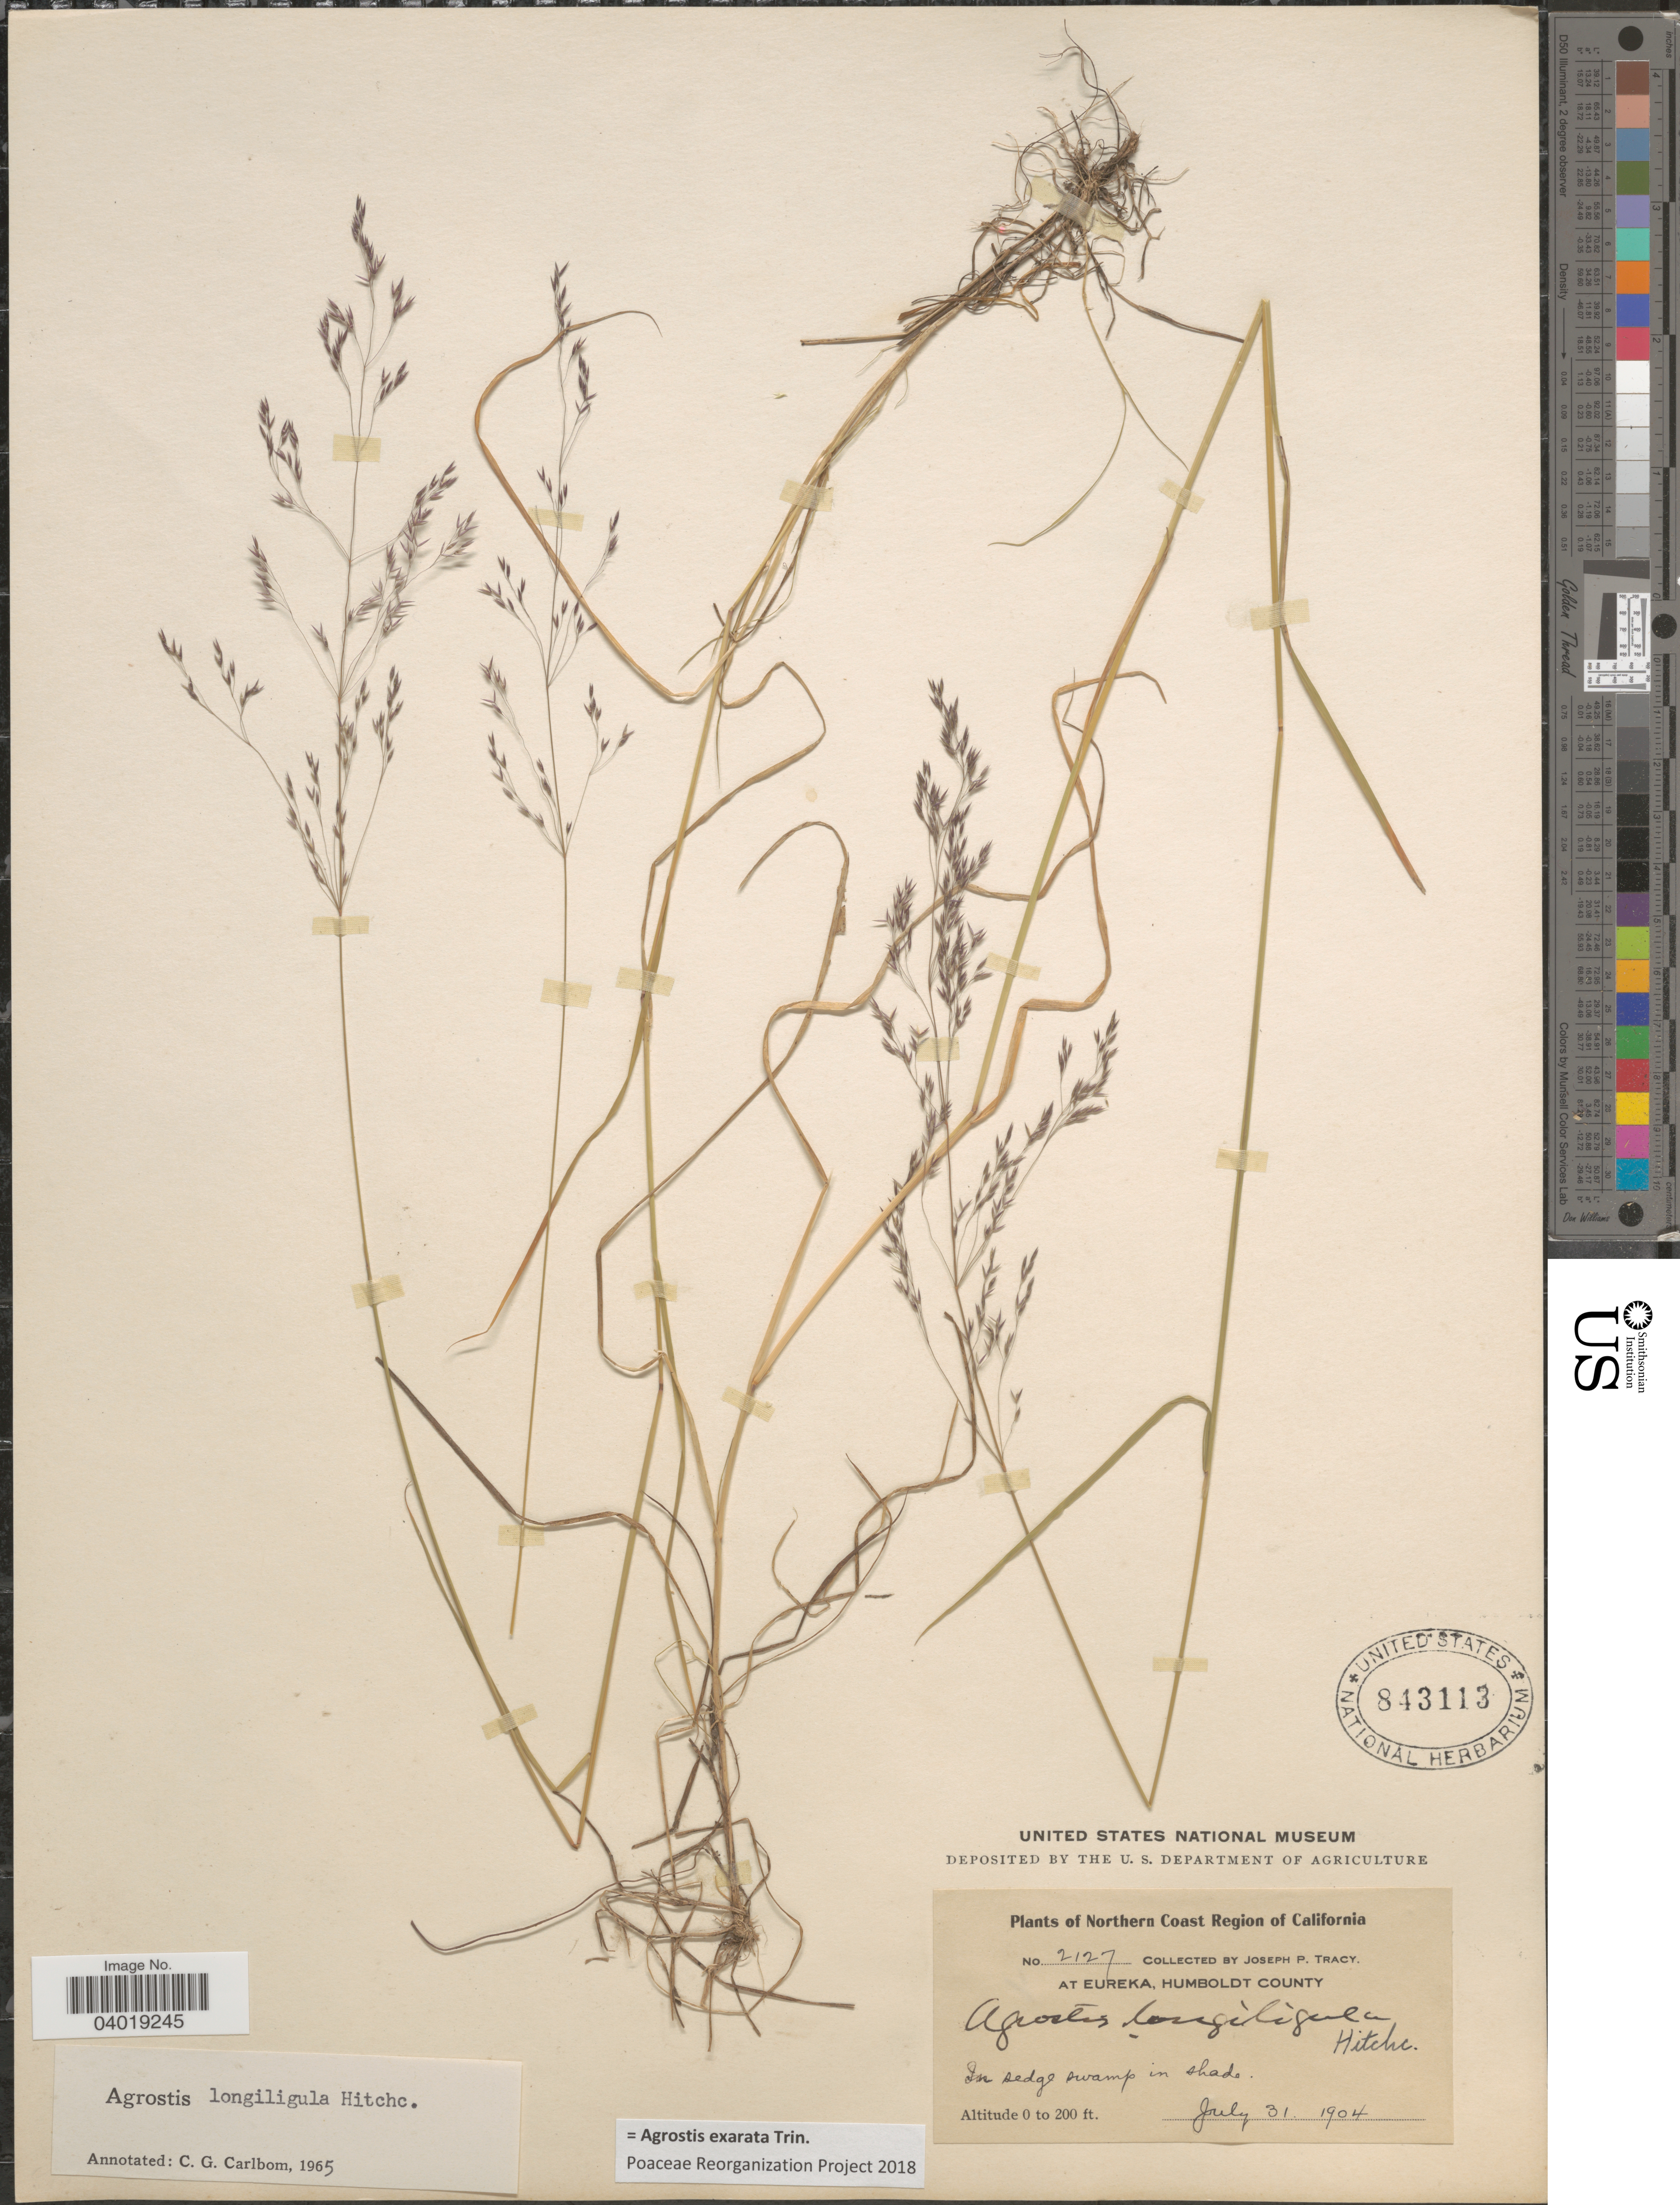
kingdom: Plantae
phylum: Tracheophyta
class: Liliopsida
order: Poales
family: Poaceae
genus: Agrostis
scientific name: Agrostis exarata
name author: Trin.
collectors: J. Tracy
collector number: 2127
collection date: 1904-07-31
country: United States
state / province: California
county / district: Humboldt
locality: Northern Coast Region of California. At Eureka, Humboldt County.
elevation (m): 0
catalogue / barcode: US 843113